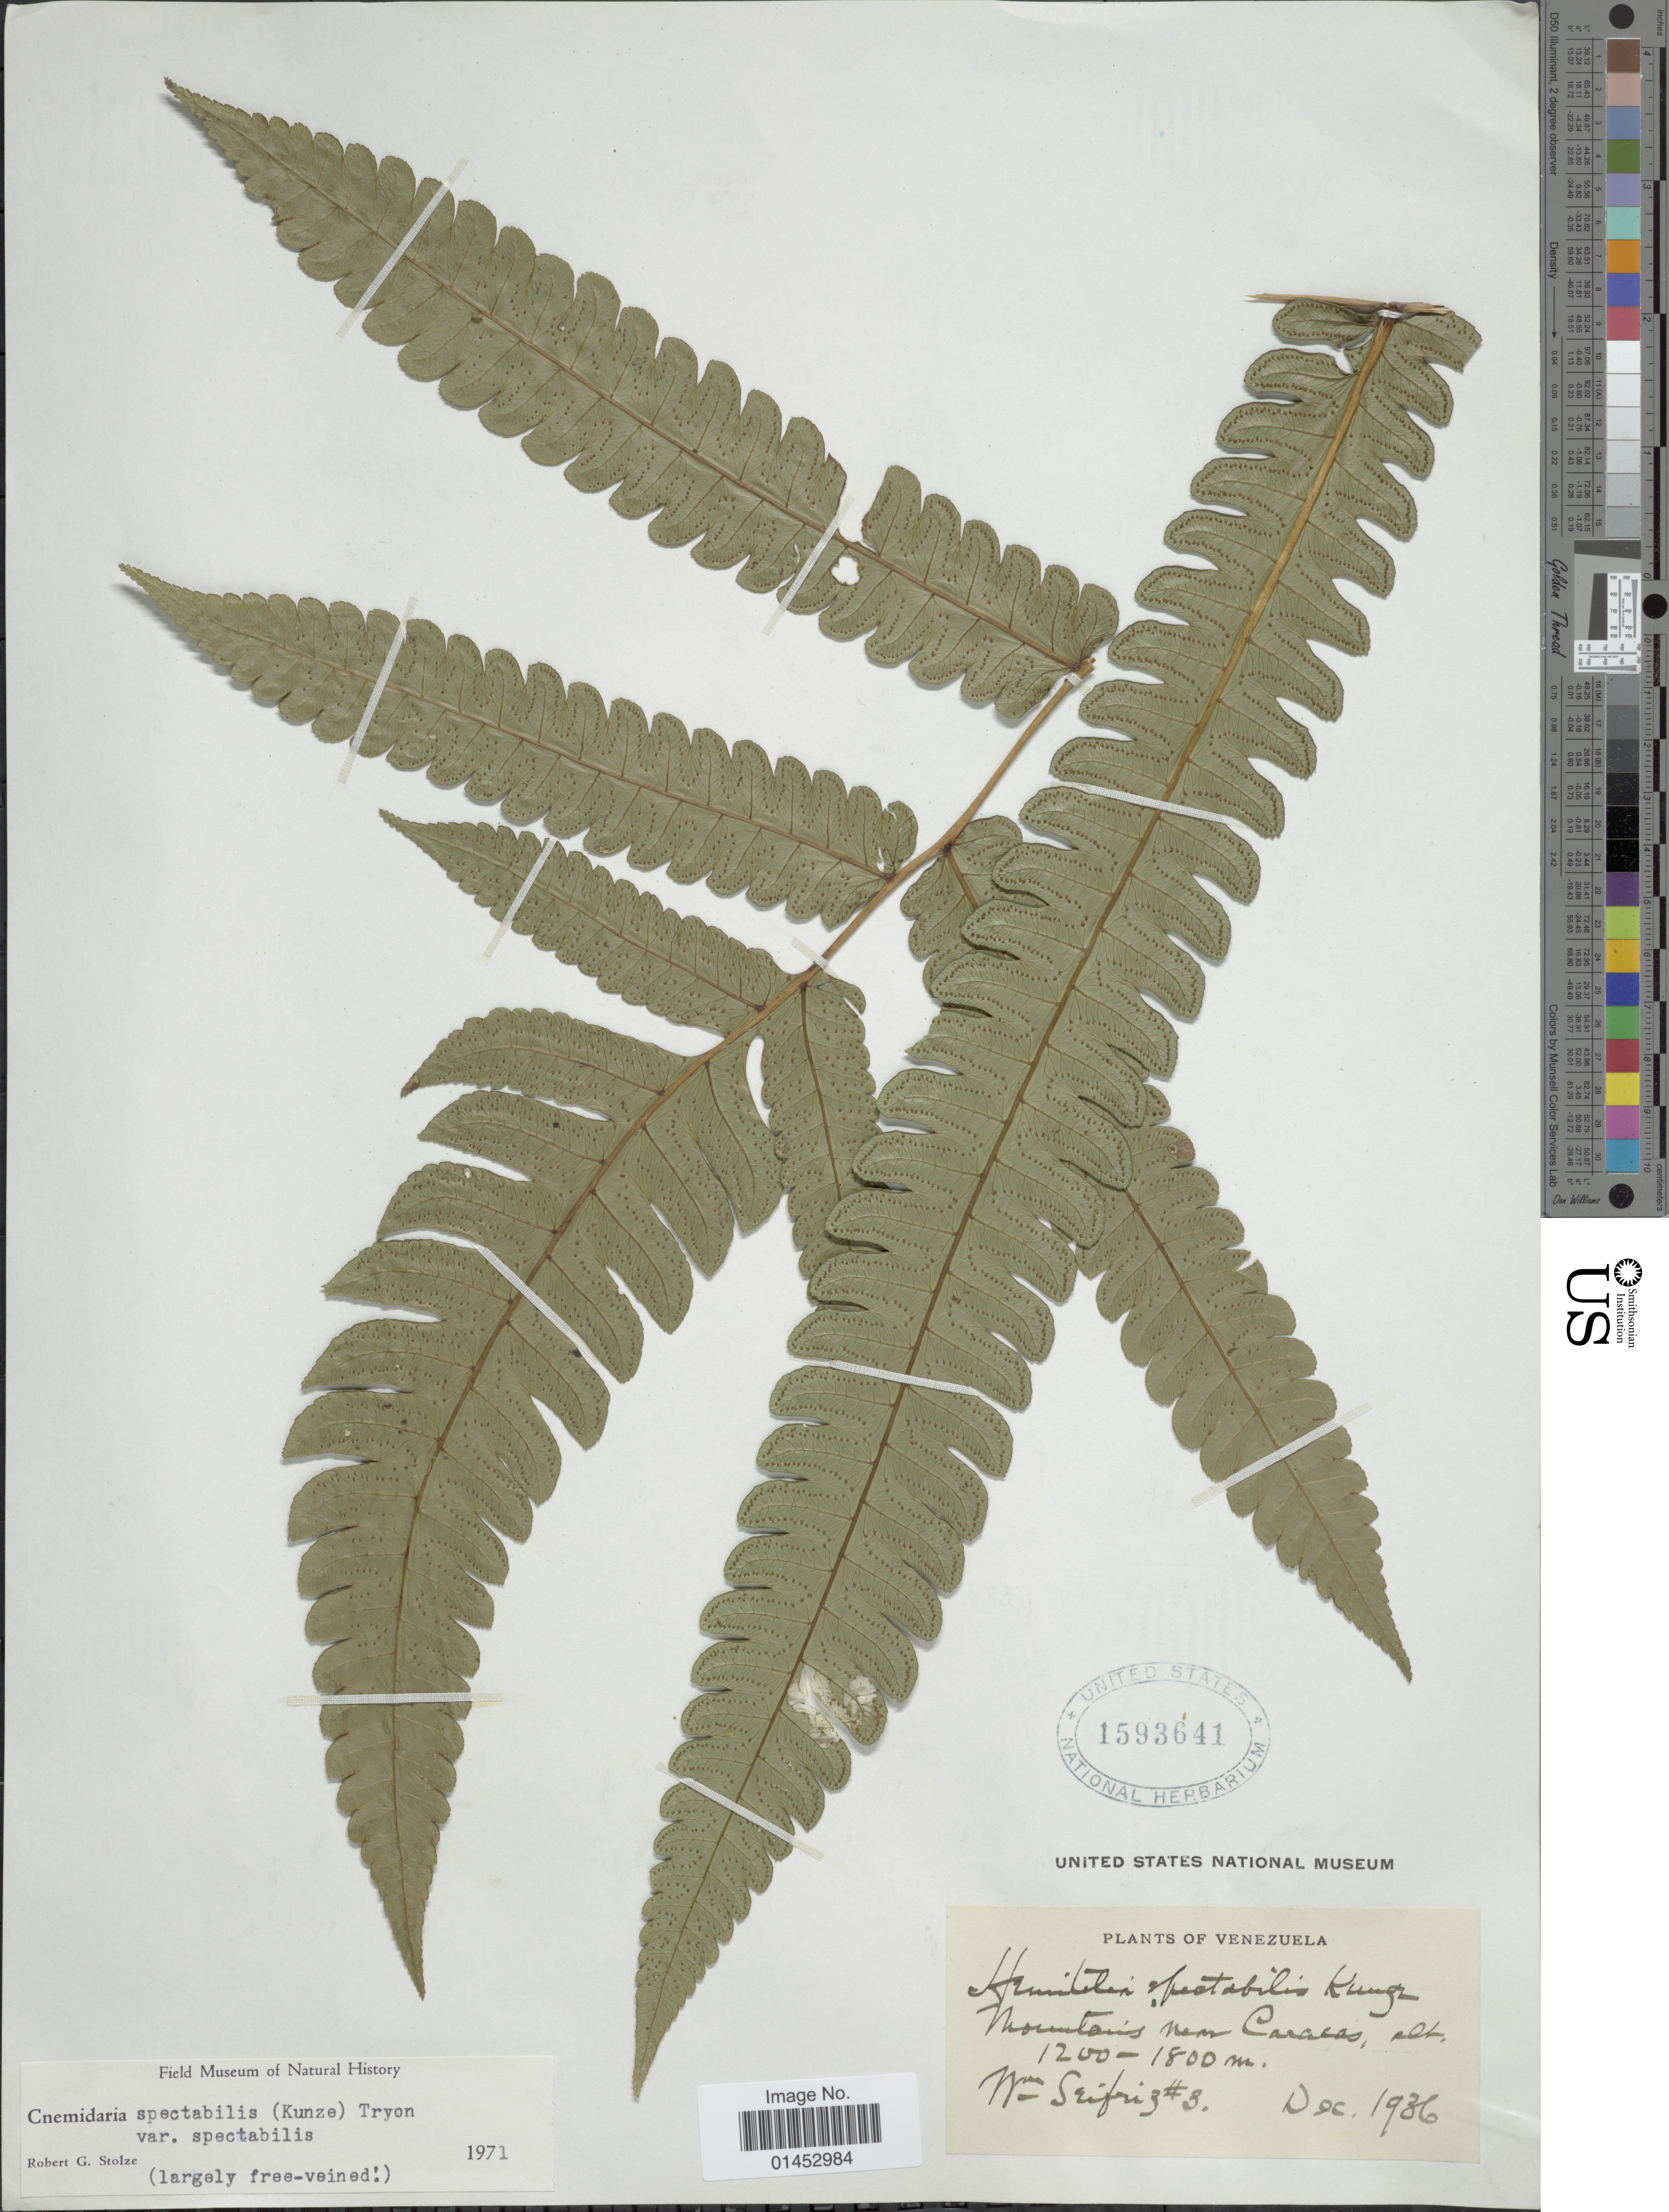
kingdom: Plantae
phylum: Tracheophyta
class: Polypodiopsida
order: Cyatheales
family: Cyatheaceae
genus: Cyathea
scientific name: Cyathea spectabilis var. spectabilis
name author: (Kunze) Domin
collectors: W. Seifriz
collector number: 3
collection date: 1936-12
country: Venezuela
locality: Mountains near Caracas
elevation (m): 1200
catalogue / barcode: US 1593641